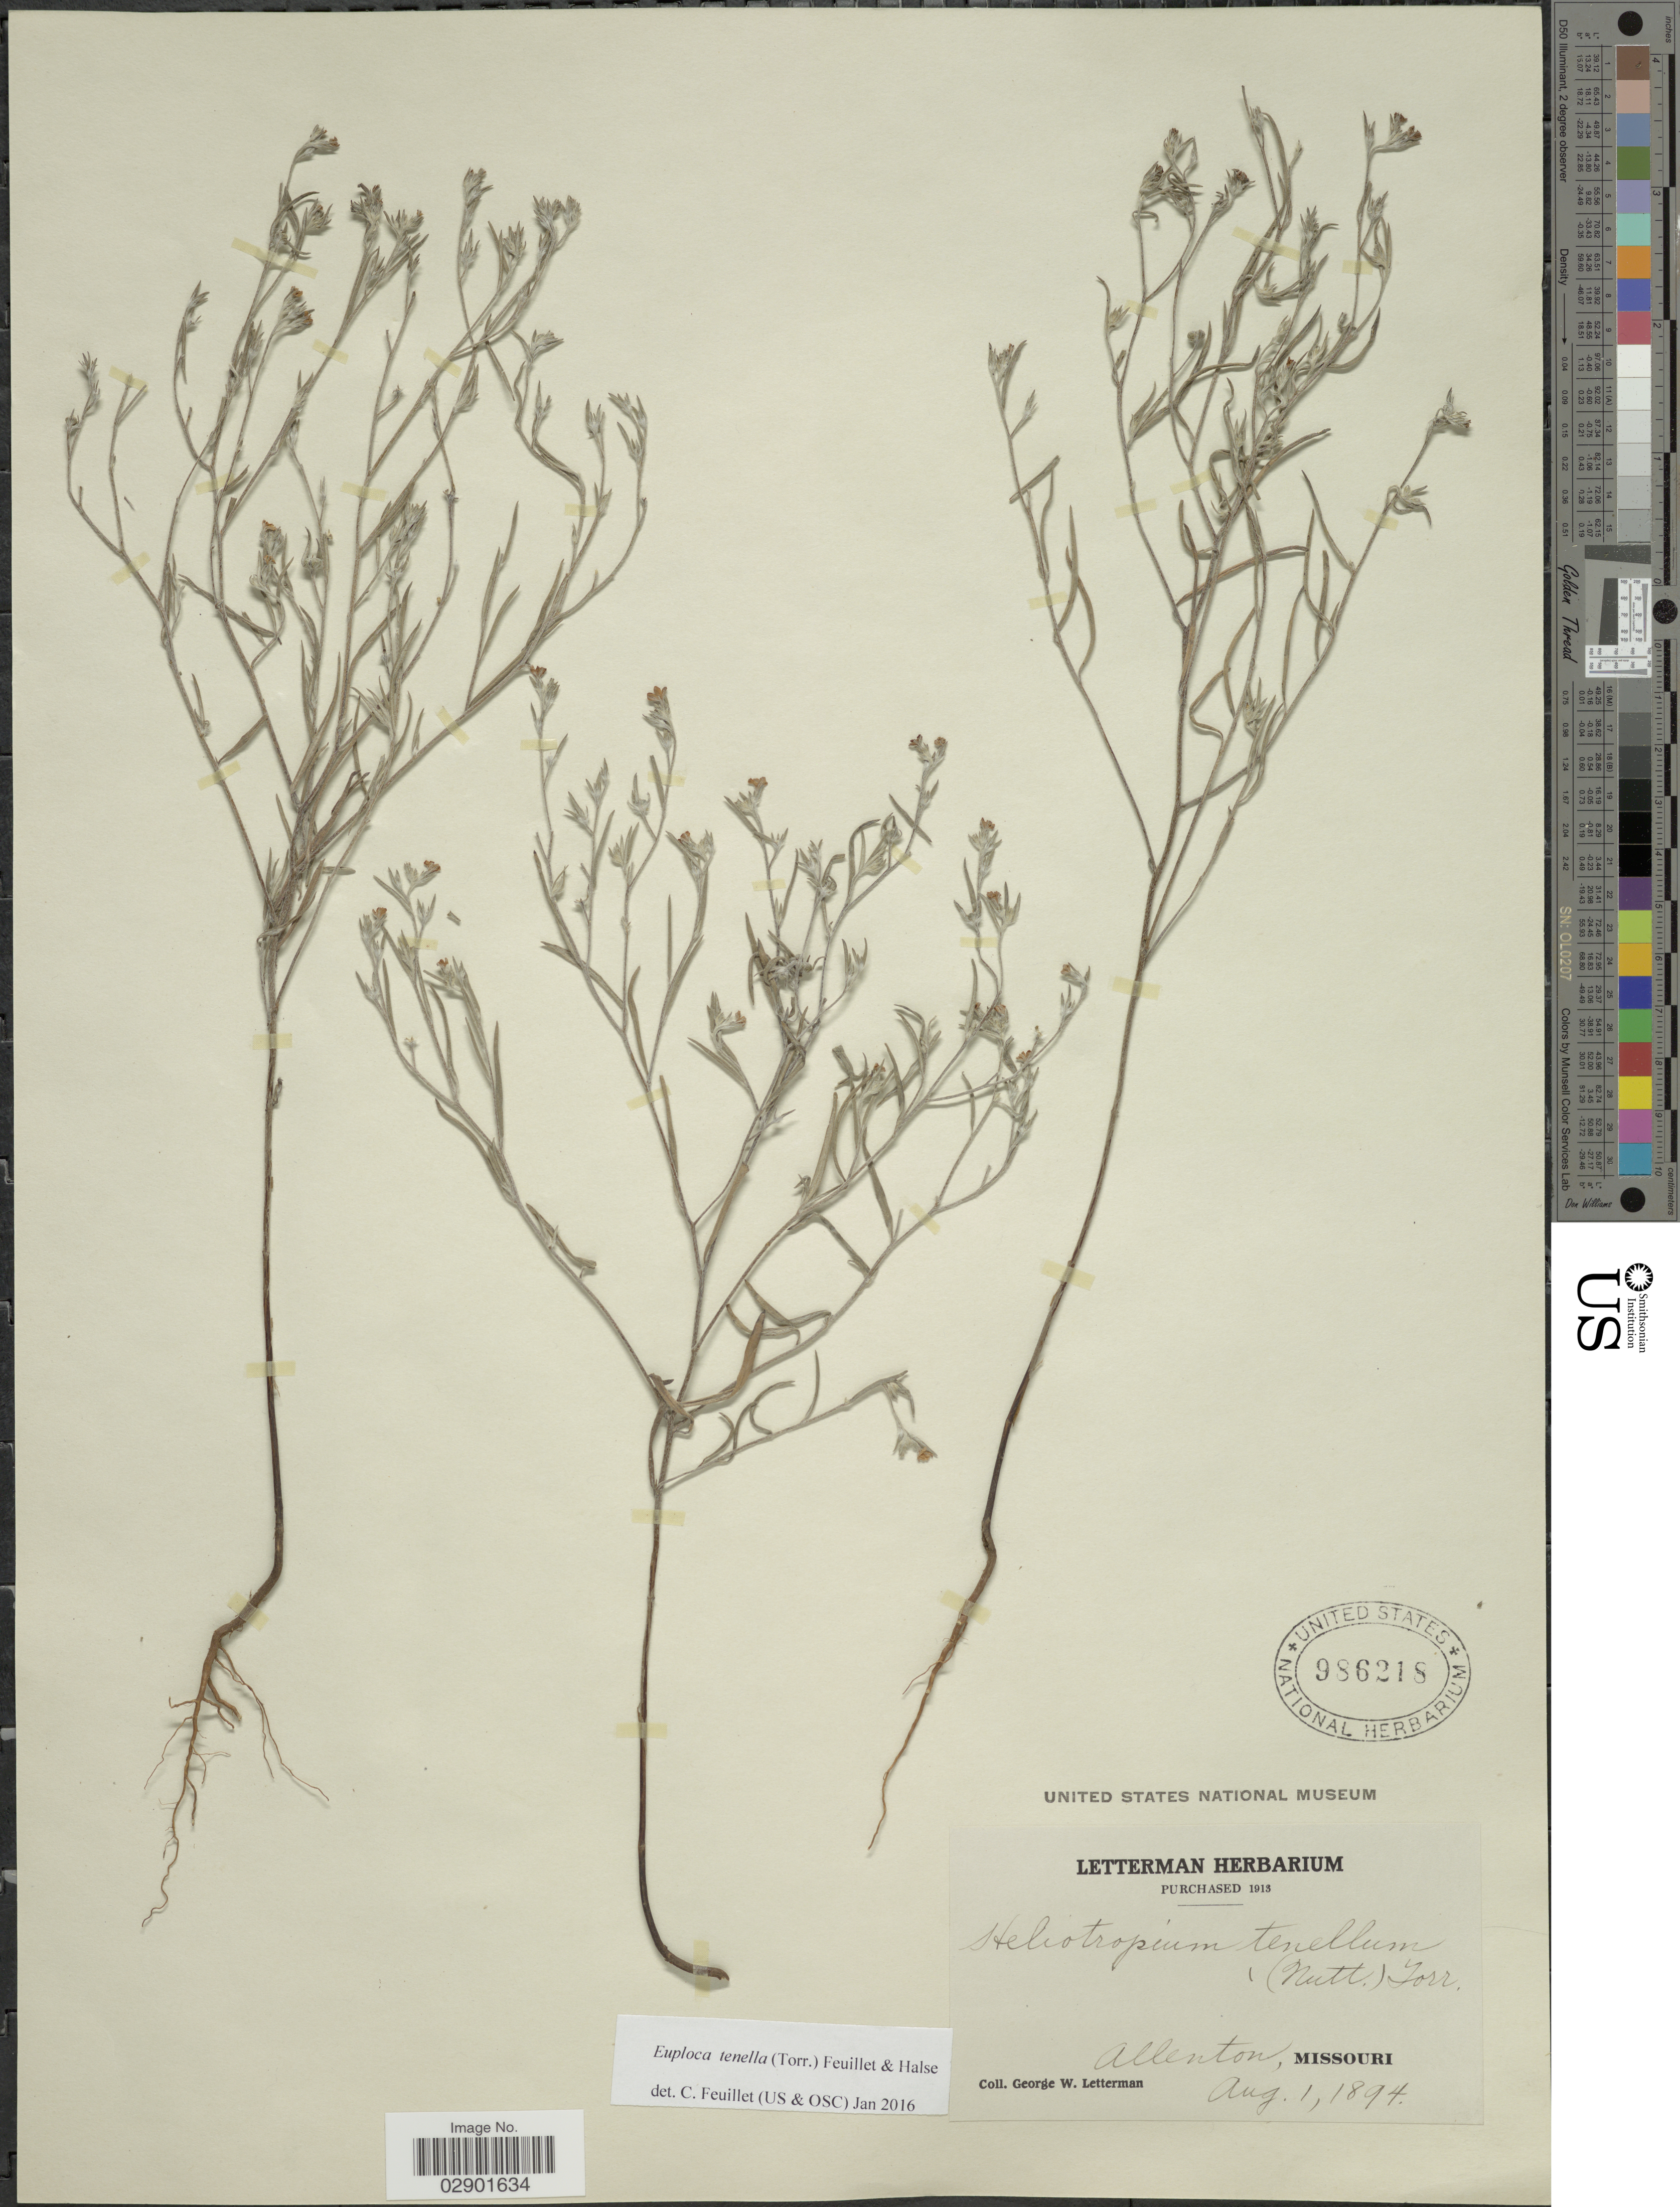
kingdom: Plantae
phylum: Tracheophyta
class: Magnoliopsida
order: Boraginales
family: Heliotropiaceae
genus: Euploca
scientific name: Euploca polyphylla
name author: (Lehm.) J.I.M. Melo & Semir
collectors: G. W. Letterman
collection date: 1894-08-01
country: United States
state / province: Missouri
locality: Allenton.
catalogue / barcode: US 986218